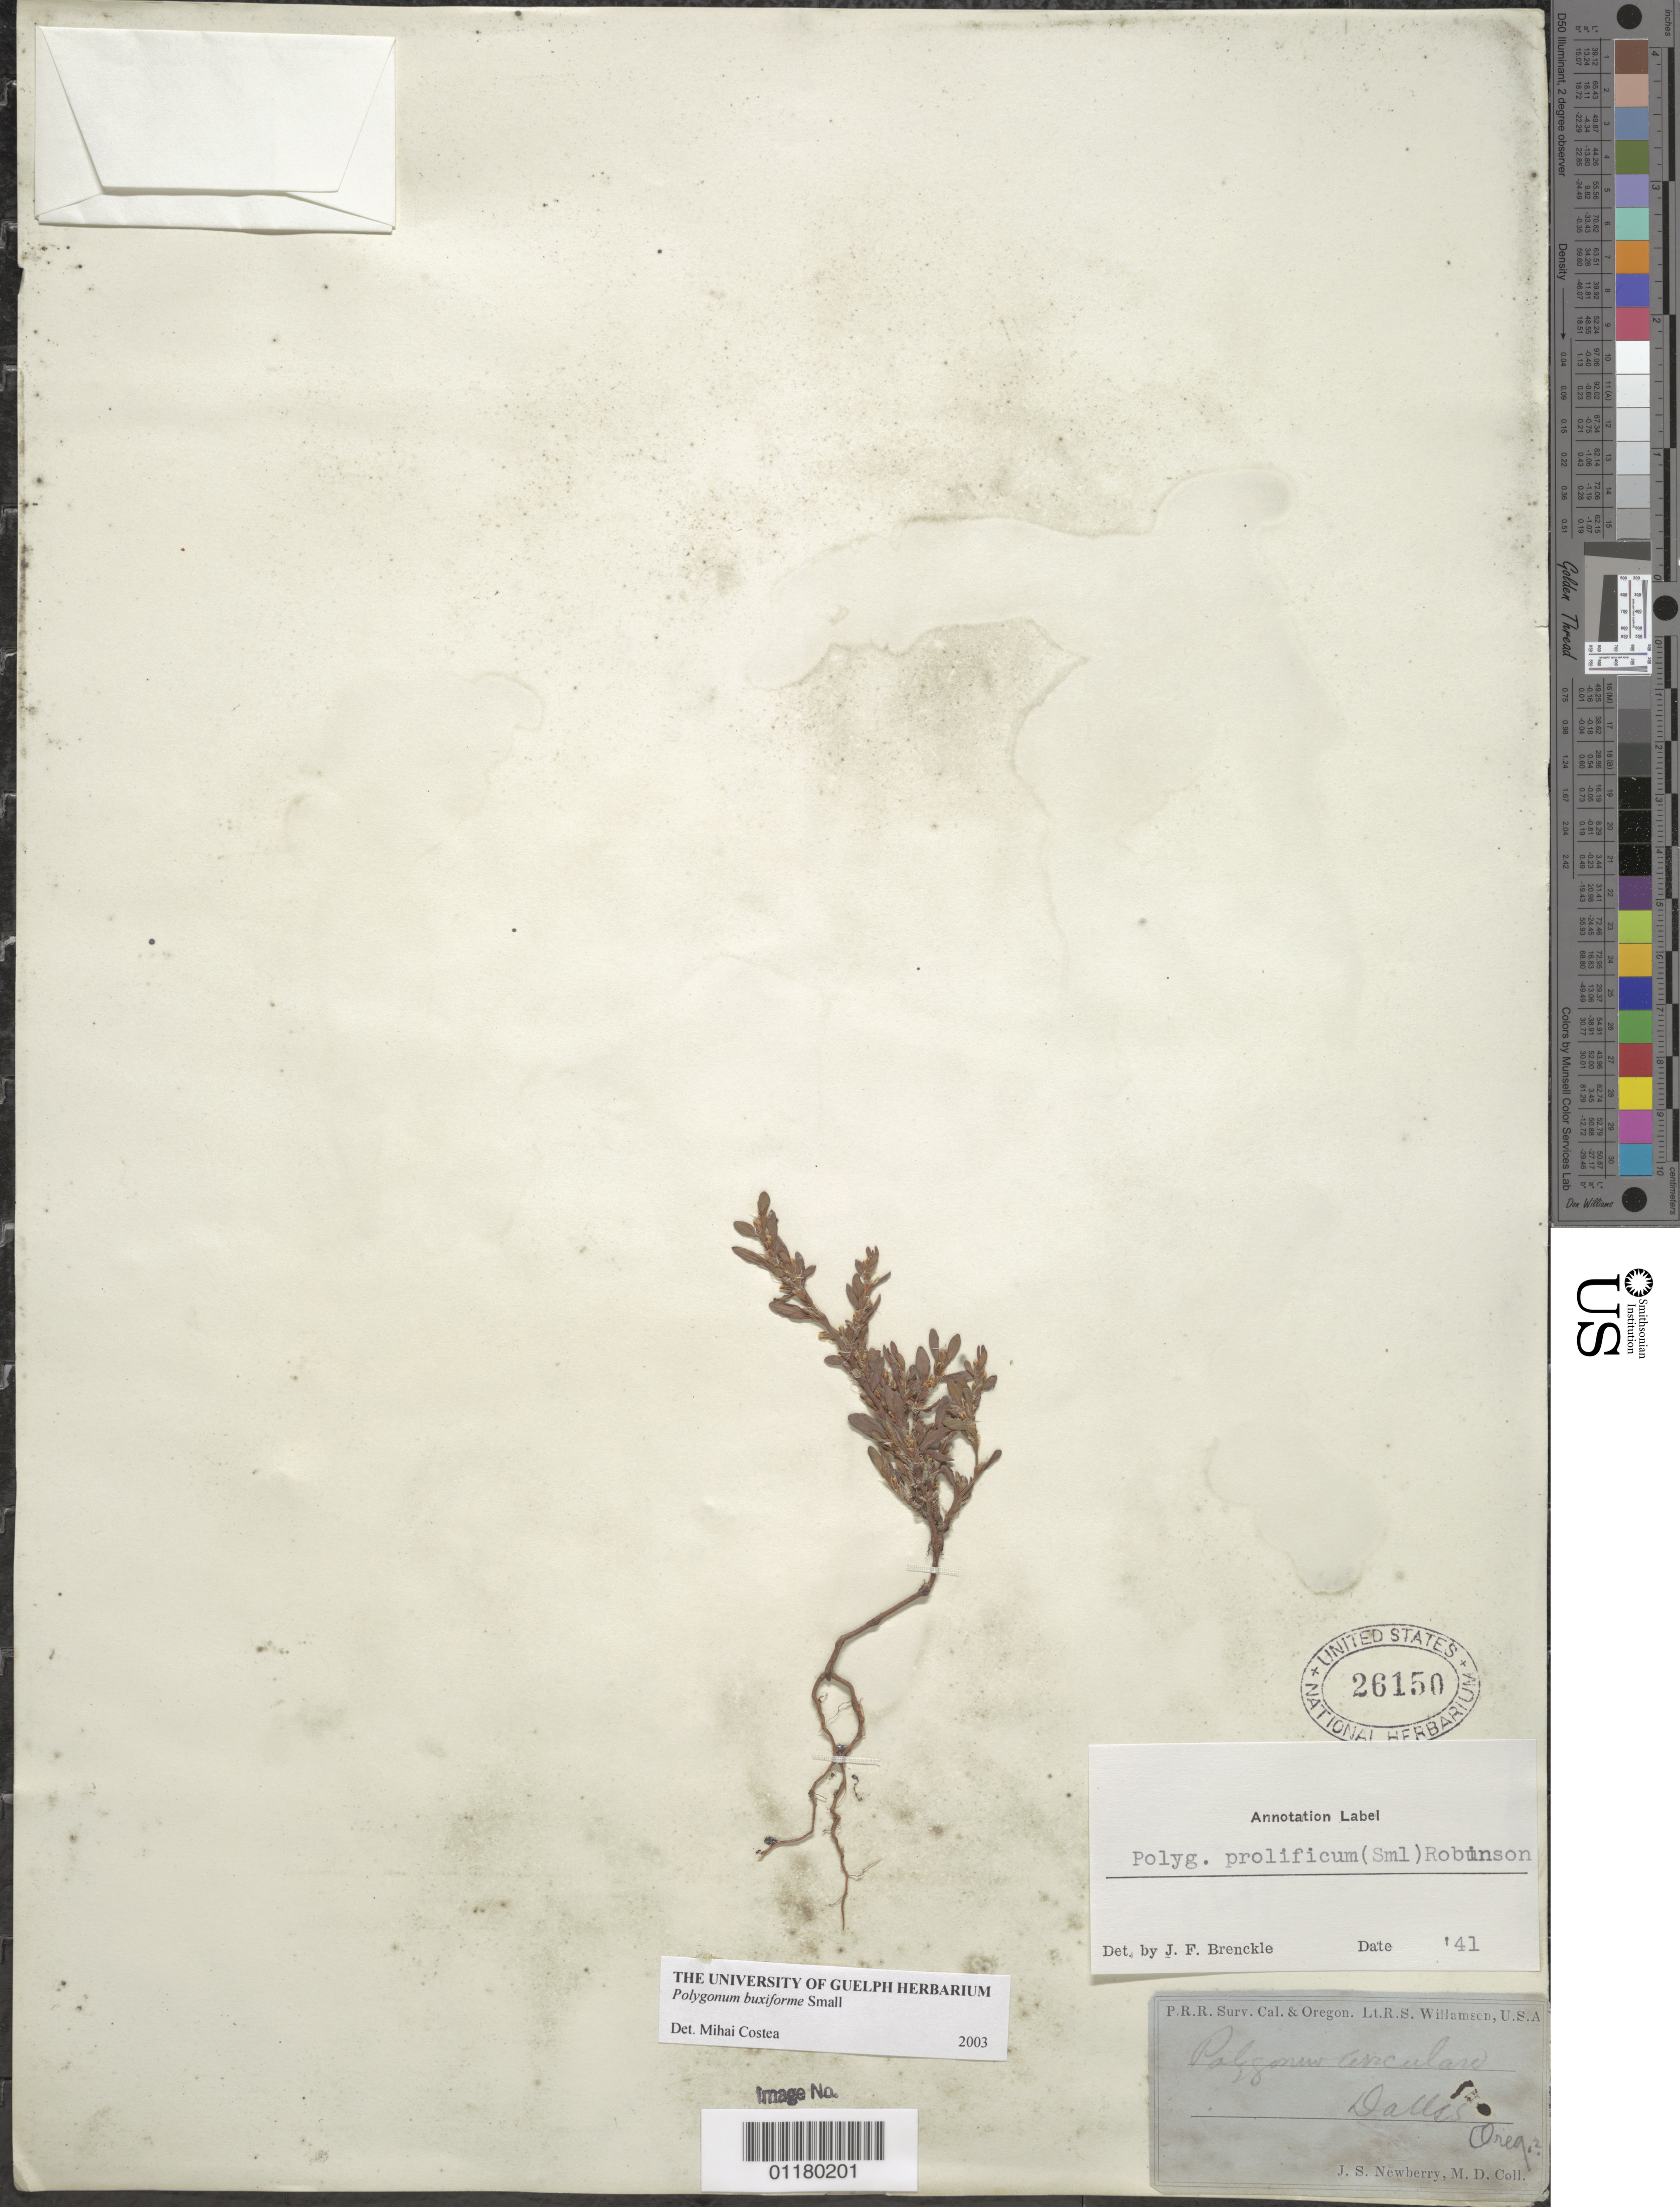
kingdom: Plantae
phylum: Tracheophyta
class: Magnoliopsida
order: Caryophyllales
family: Polygonaceae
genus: Polygonum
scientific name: Polygonum buxiforme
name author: Small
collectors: J. S. Newberry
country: United States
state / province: Oregon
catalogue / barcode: US 26150